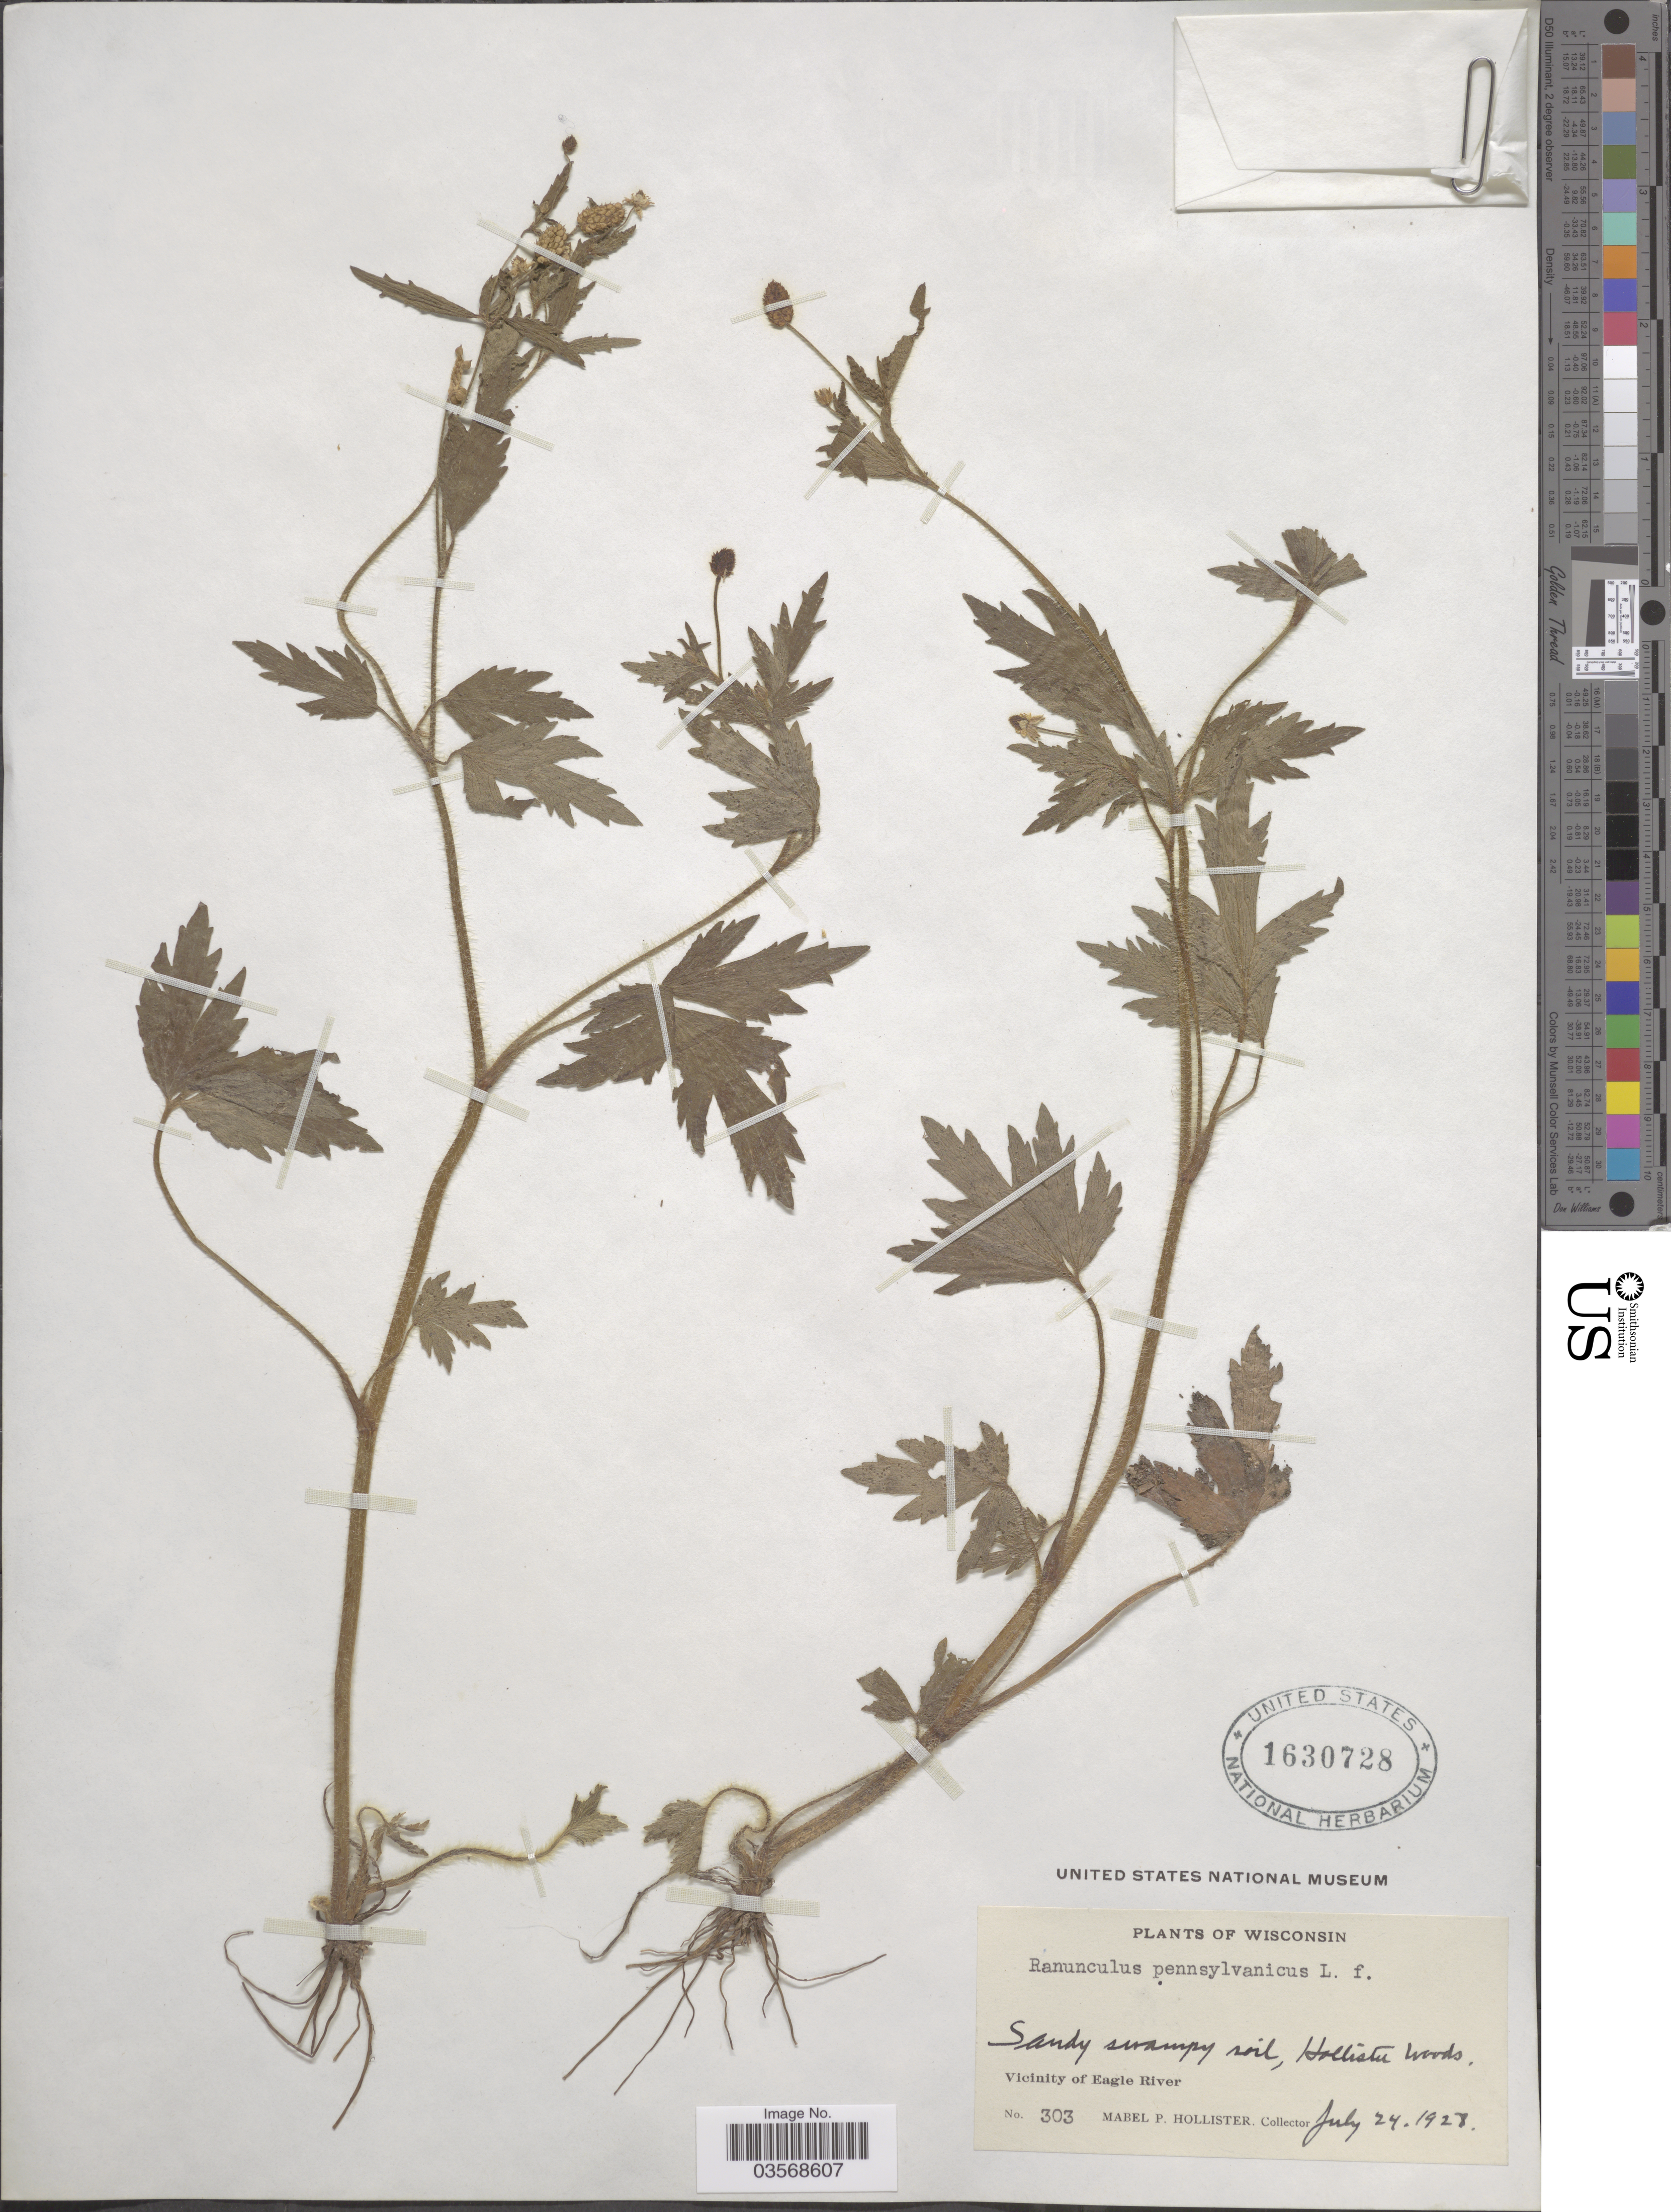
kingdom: Plantae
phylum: Tracheophyta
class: Magnoliopsida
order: Ranunculales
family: Ranunculaceae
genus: Ranunculus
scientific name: Ranunculus pensylvanicus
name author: L. f.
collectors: M. Hollister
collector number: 303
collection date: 1928-07-24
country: United States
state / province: Wisconsin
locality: Sandy swampy soil, Hollister Woods. Vicinity of Eagle River.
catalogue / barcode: US 1630728